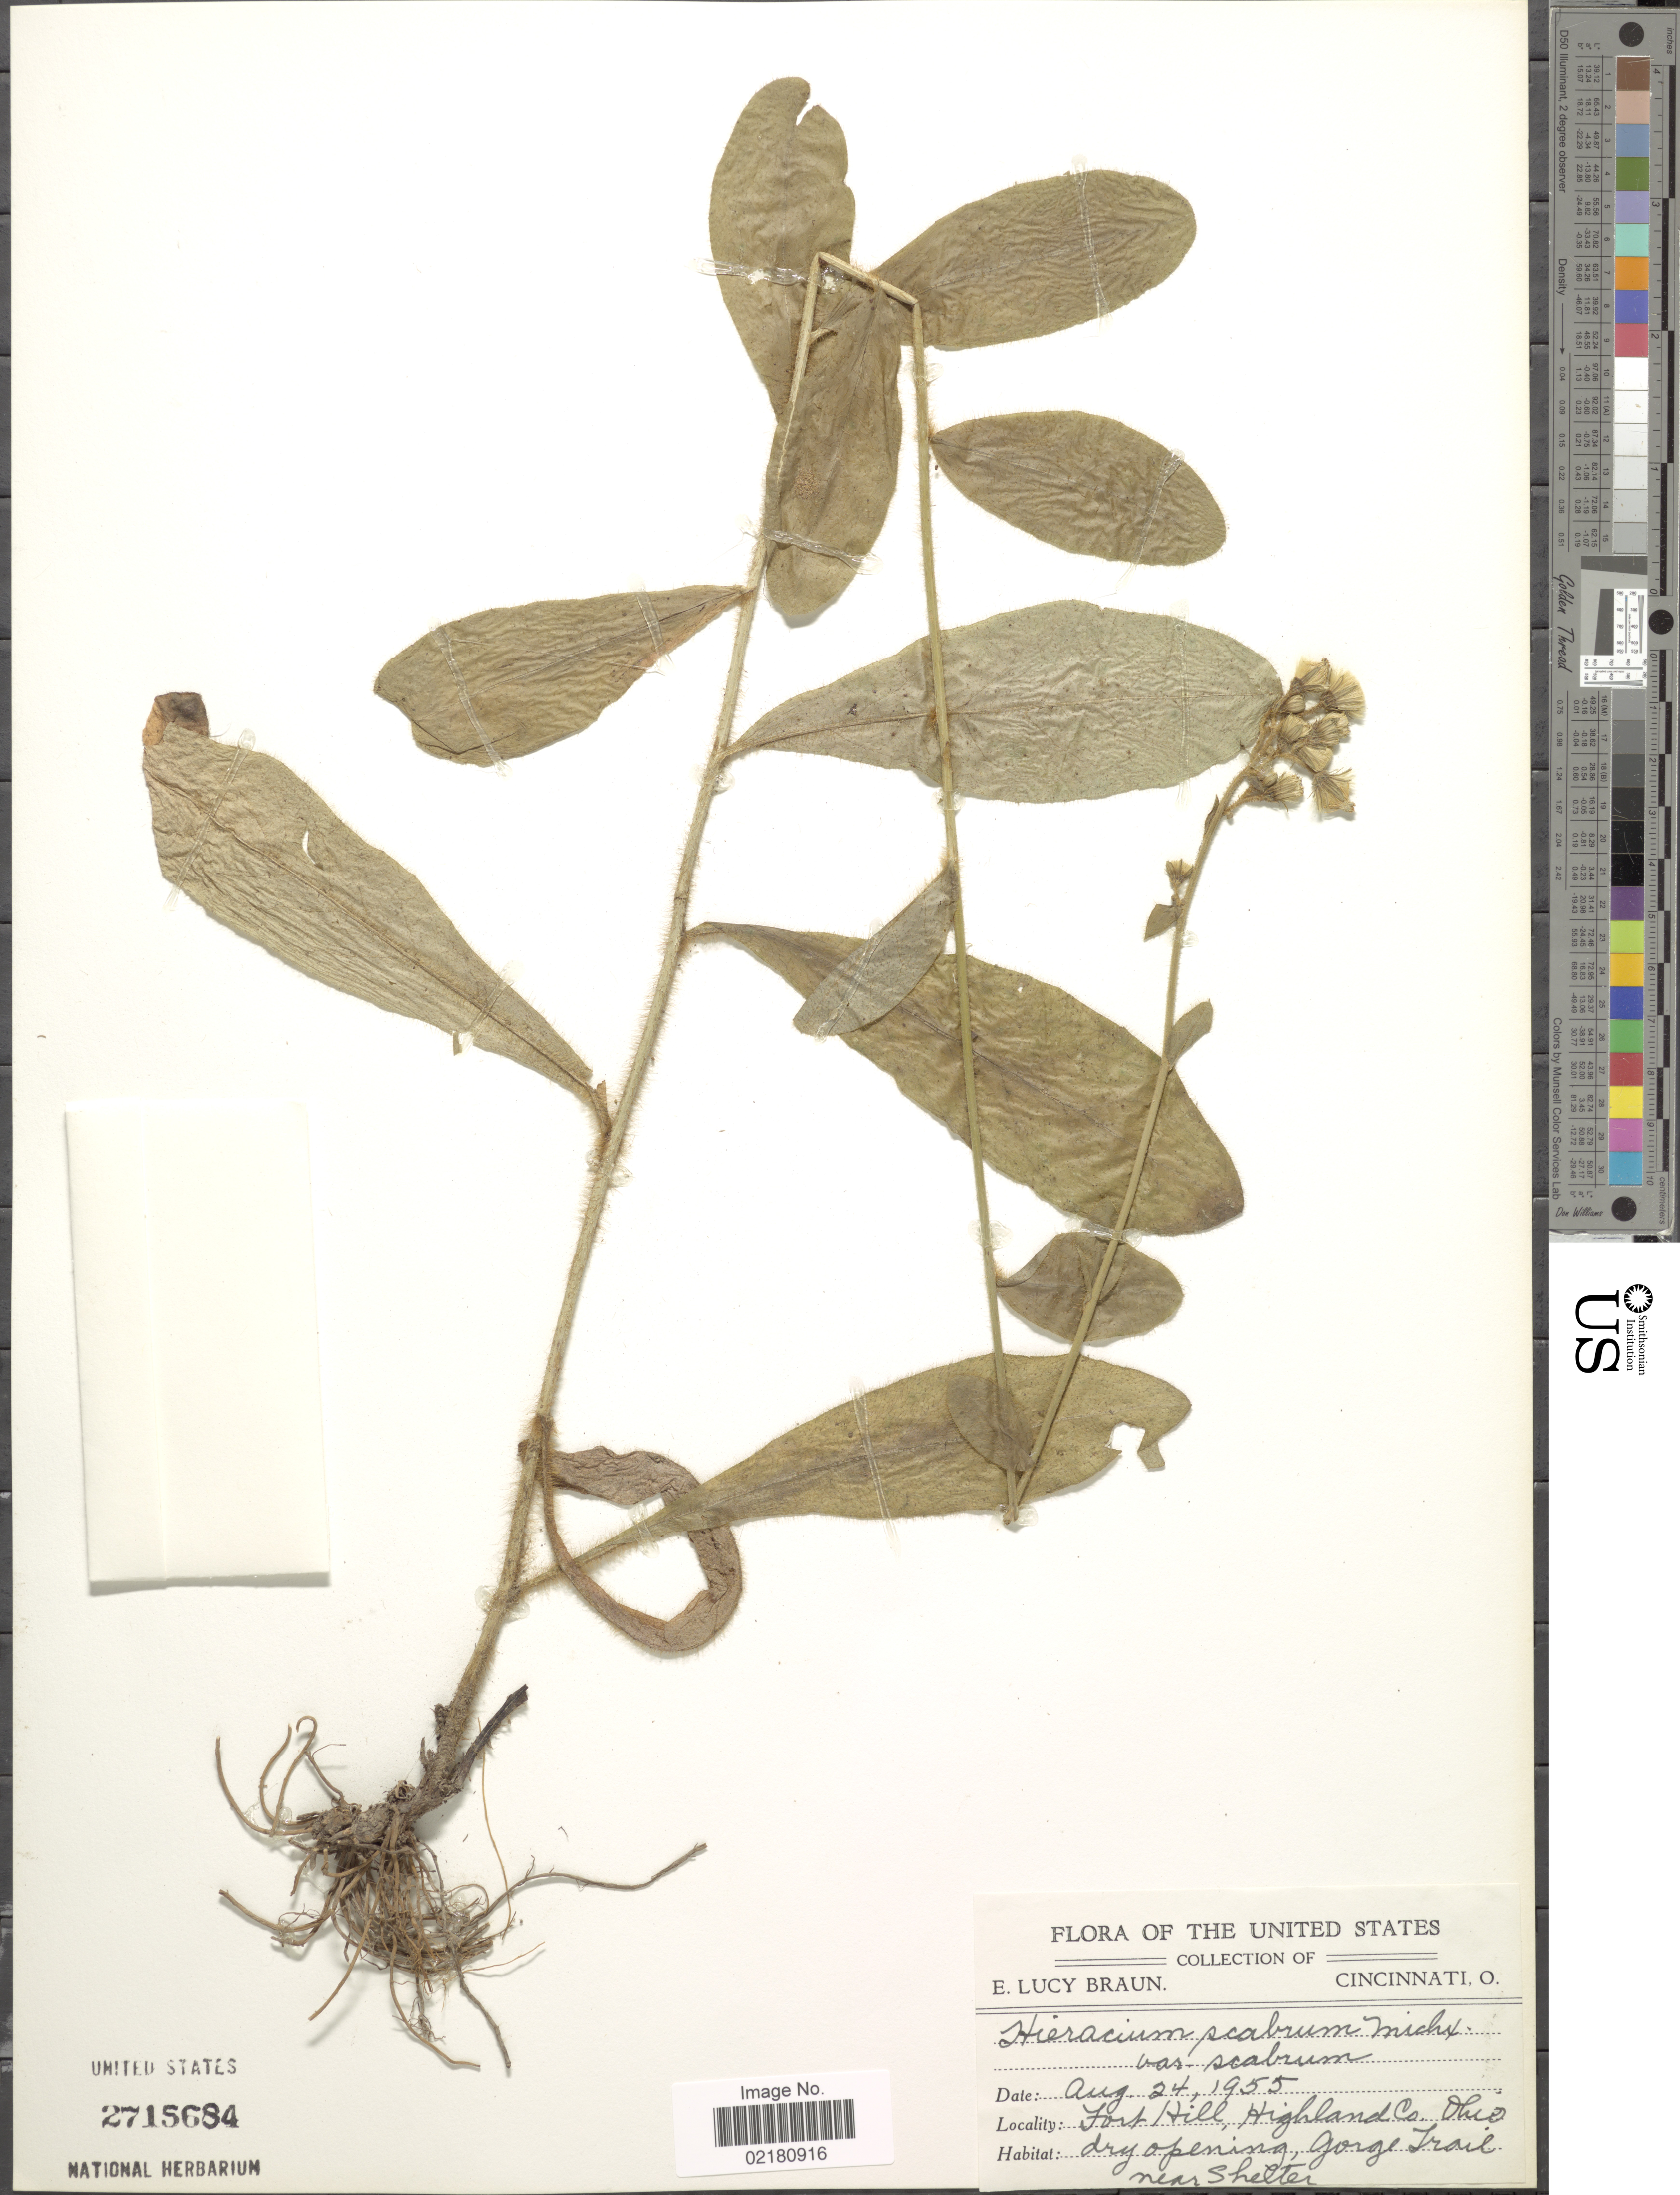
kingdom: Plantae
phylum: Tracheophyta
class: Magnoliopsida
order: Asterales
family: Asteraceae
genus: Pilosella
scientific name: Pilosella verruculata subsp. verruculata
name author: (Link) Soják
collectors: E. L. Braun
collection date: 1955-08-24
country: United States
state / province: Ohio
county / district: Highland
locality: Forth Hill, Highland Co.. Dry openeing, Gorge Trail bear Shelter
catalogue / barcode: US 2715684